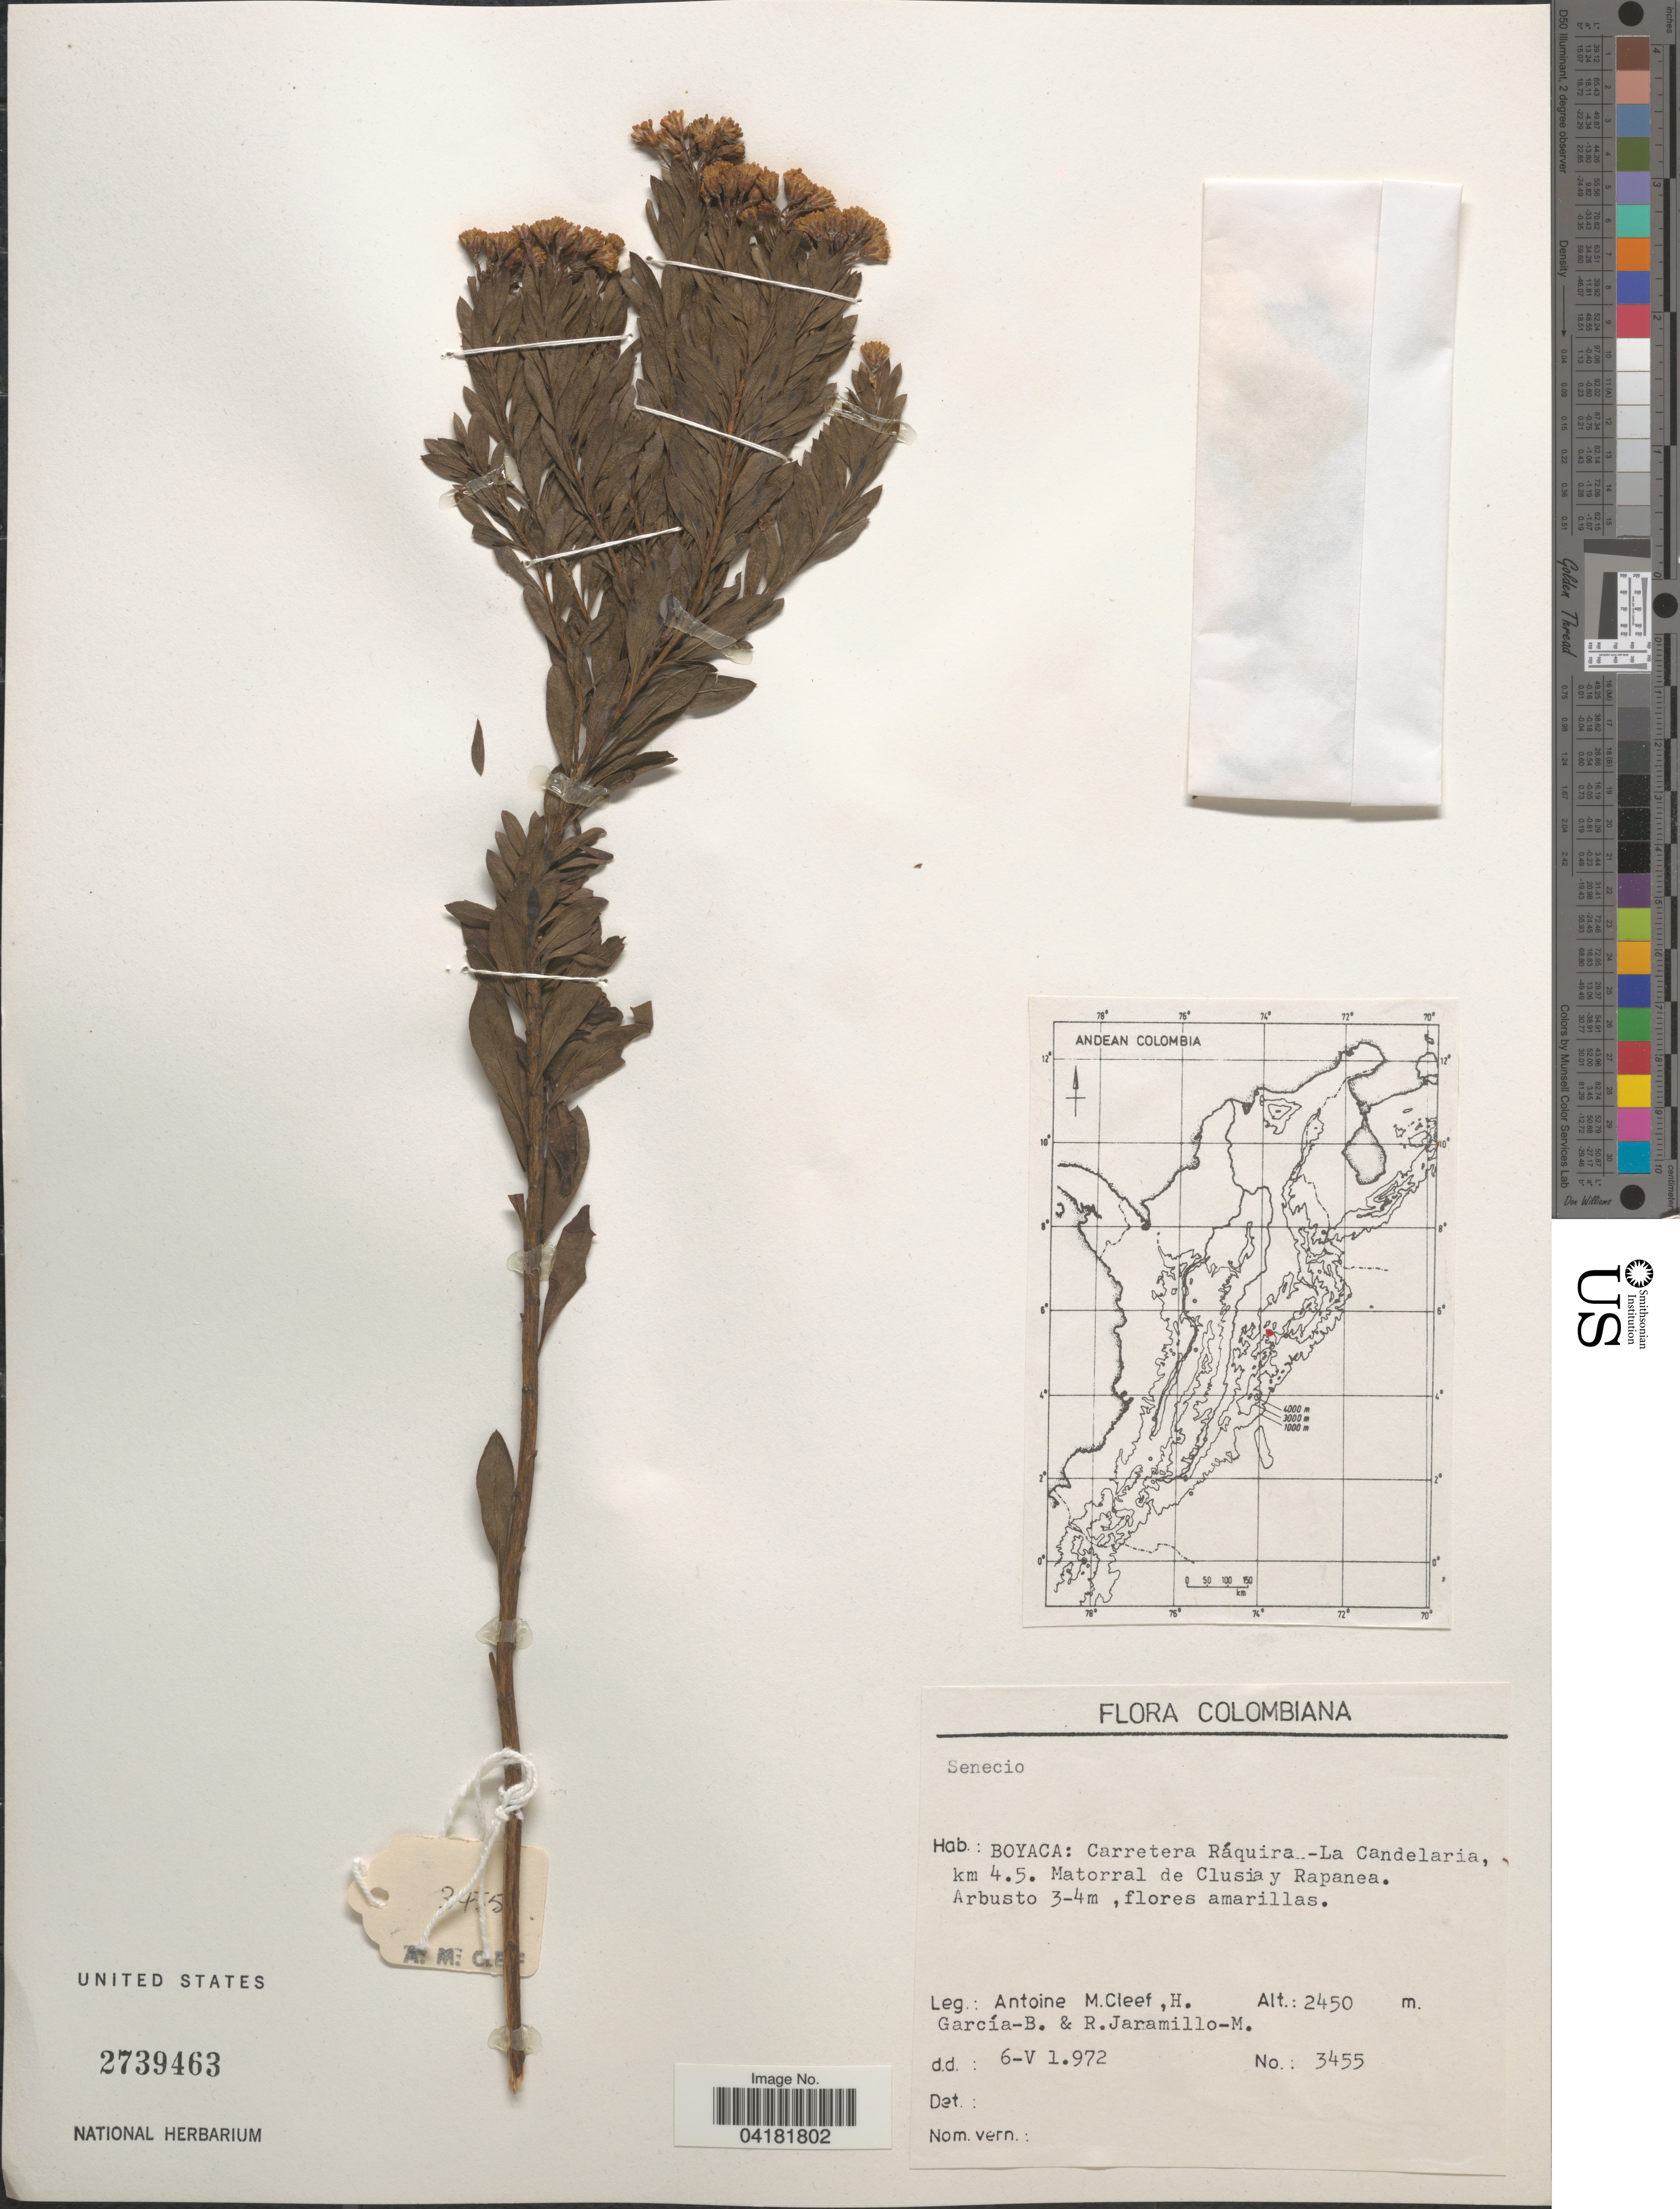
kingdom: Plantae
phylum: Tracheophyta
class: Magnoliopsida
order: Asterales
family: Asteraceae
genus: Senecio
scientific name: Senecio sp.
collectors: A. M. Cleef, H. García B. & R. Jaramillo M.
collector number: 3455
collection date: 1972-05-06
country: Colombia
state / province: Boyacá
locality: Colombiana. Carretera Ráquira-La Candelaria, km 4.5.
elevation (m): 2450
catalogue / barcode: US 2739463